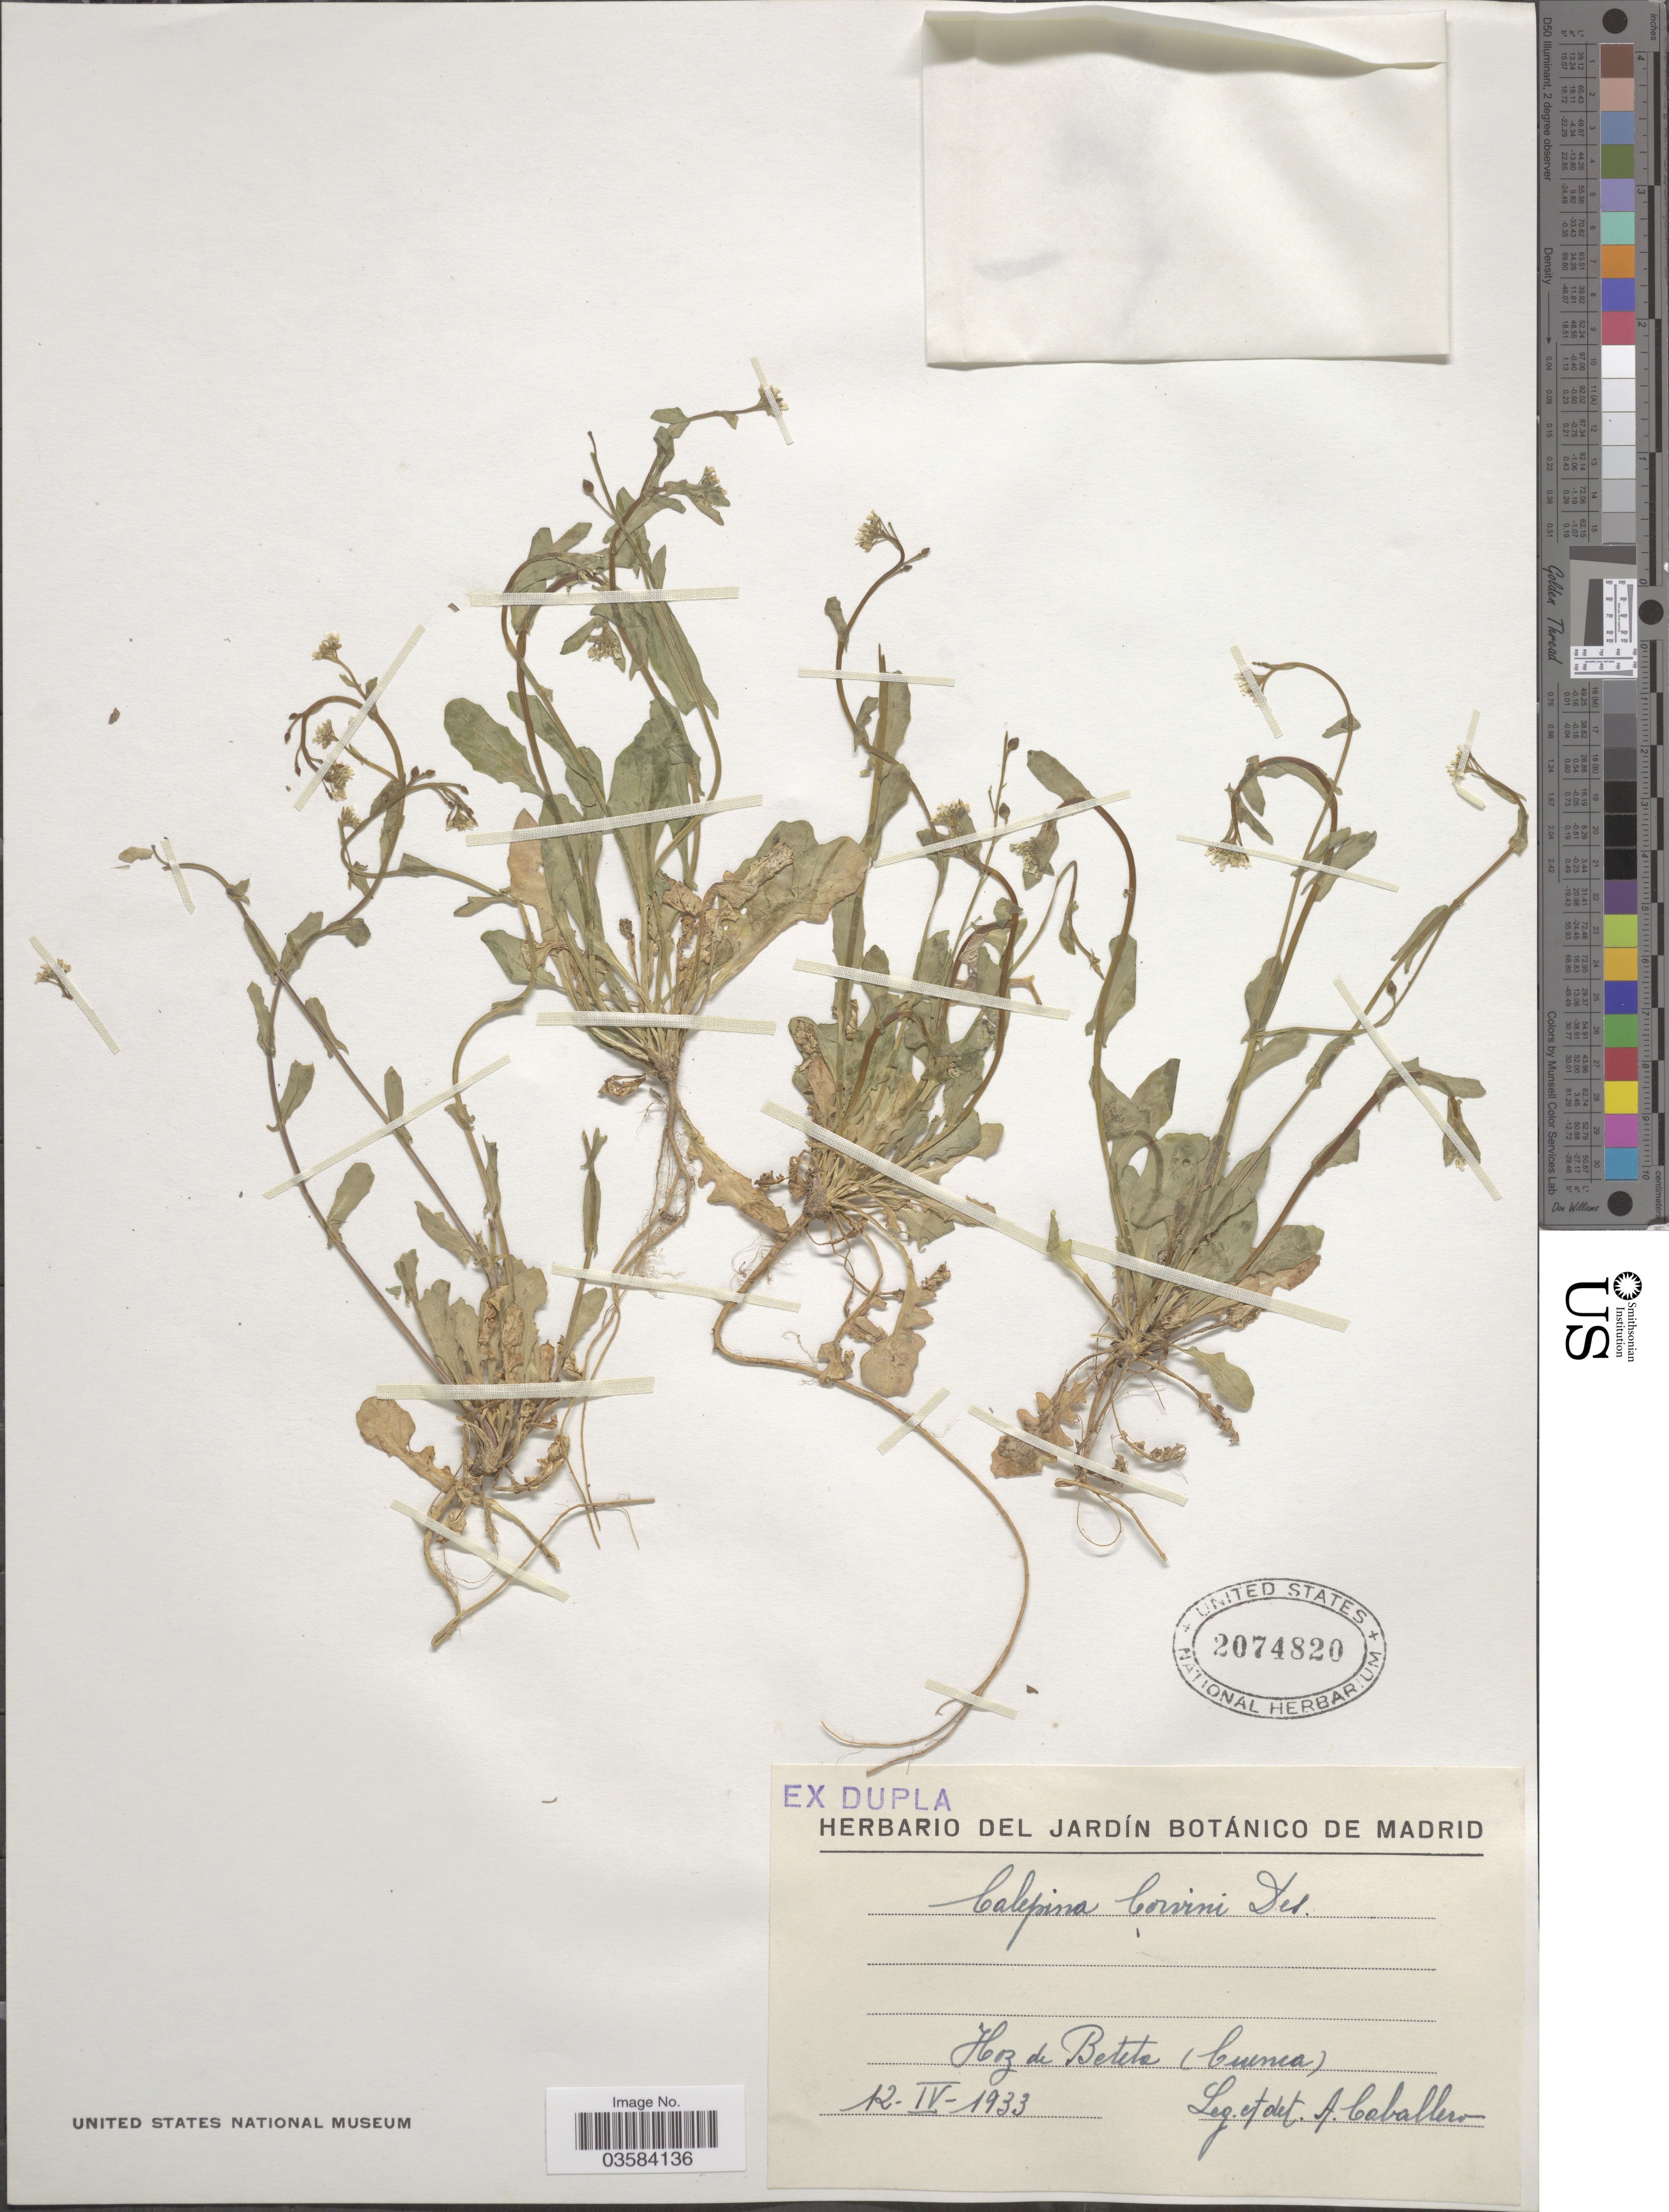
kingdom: Plantae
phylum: Tracheophyta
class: Magnoliopsida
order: Brassicales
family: Brassicaceae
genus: Calepina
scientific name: Calepina corvini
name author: (All.) Desv.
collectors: A. Caballero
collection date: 1933-04-12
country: Spain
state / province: Madrid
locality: Hoz de Beteta (Cuenca).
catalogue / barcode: US 2074820